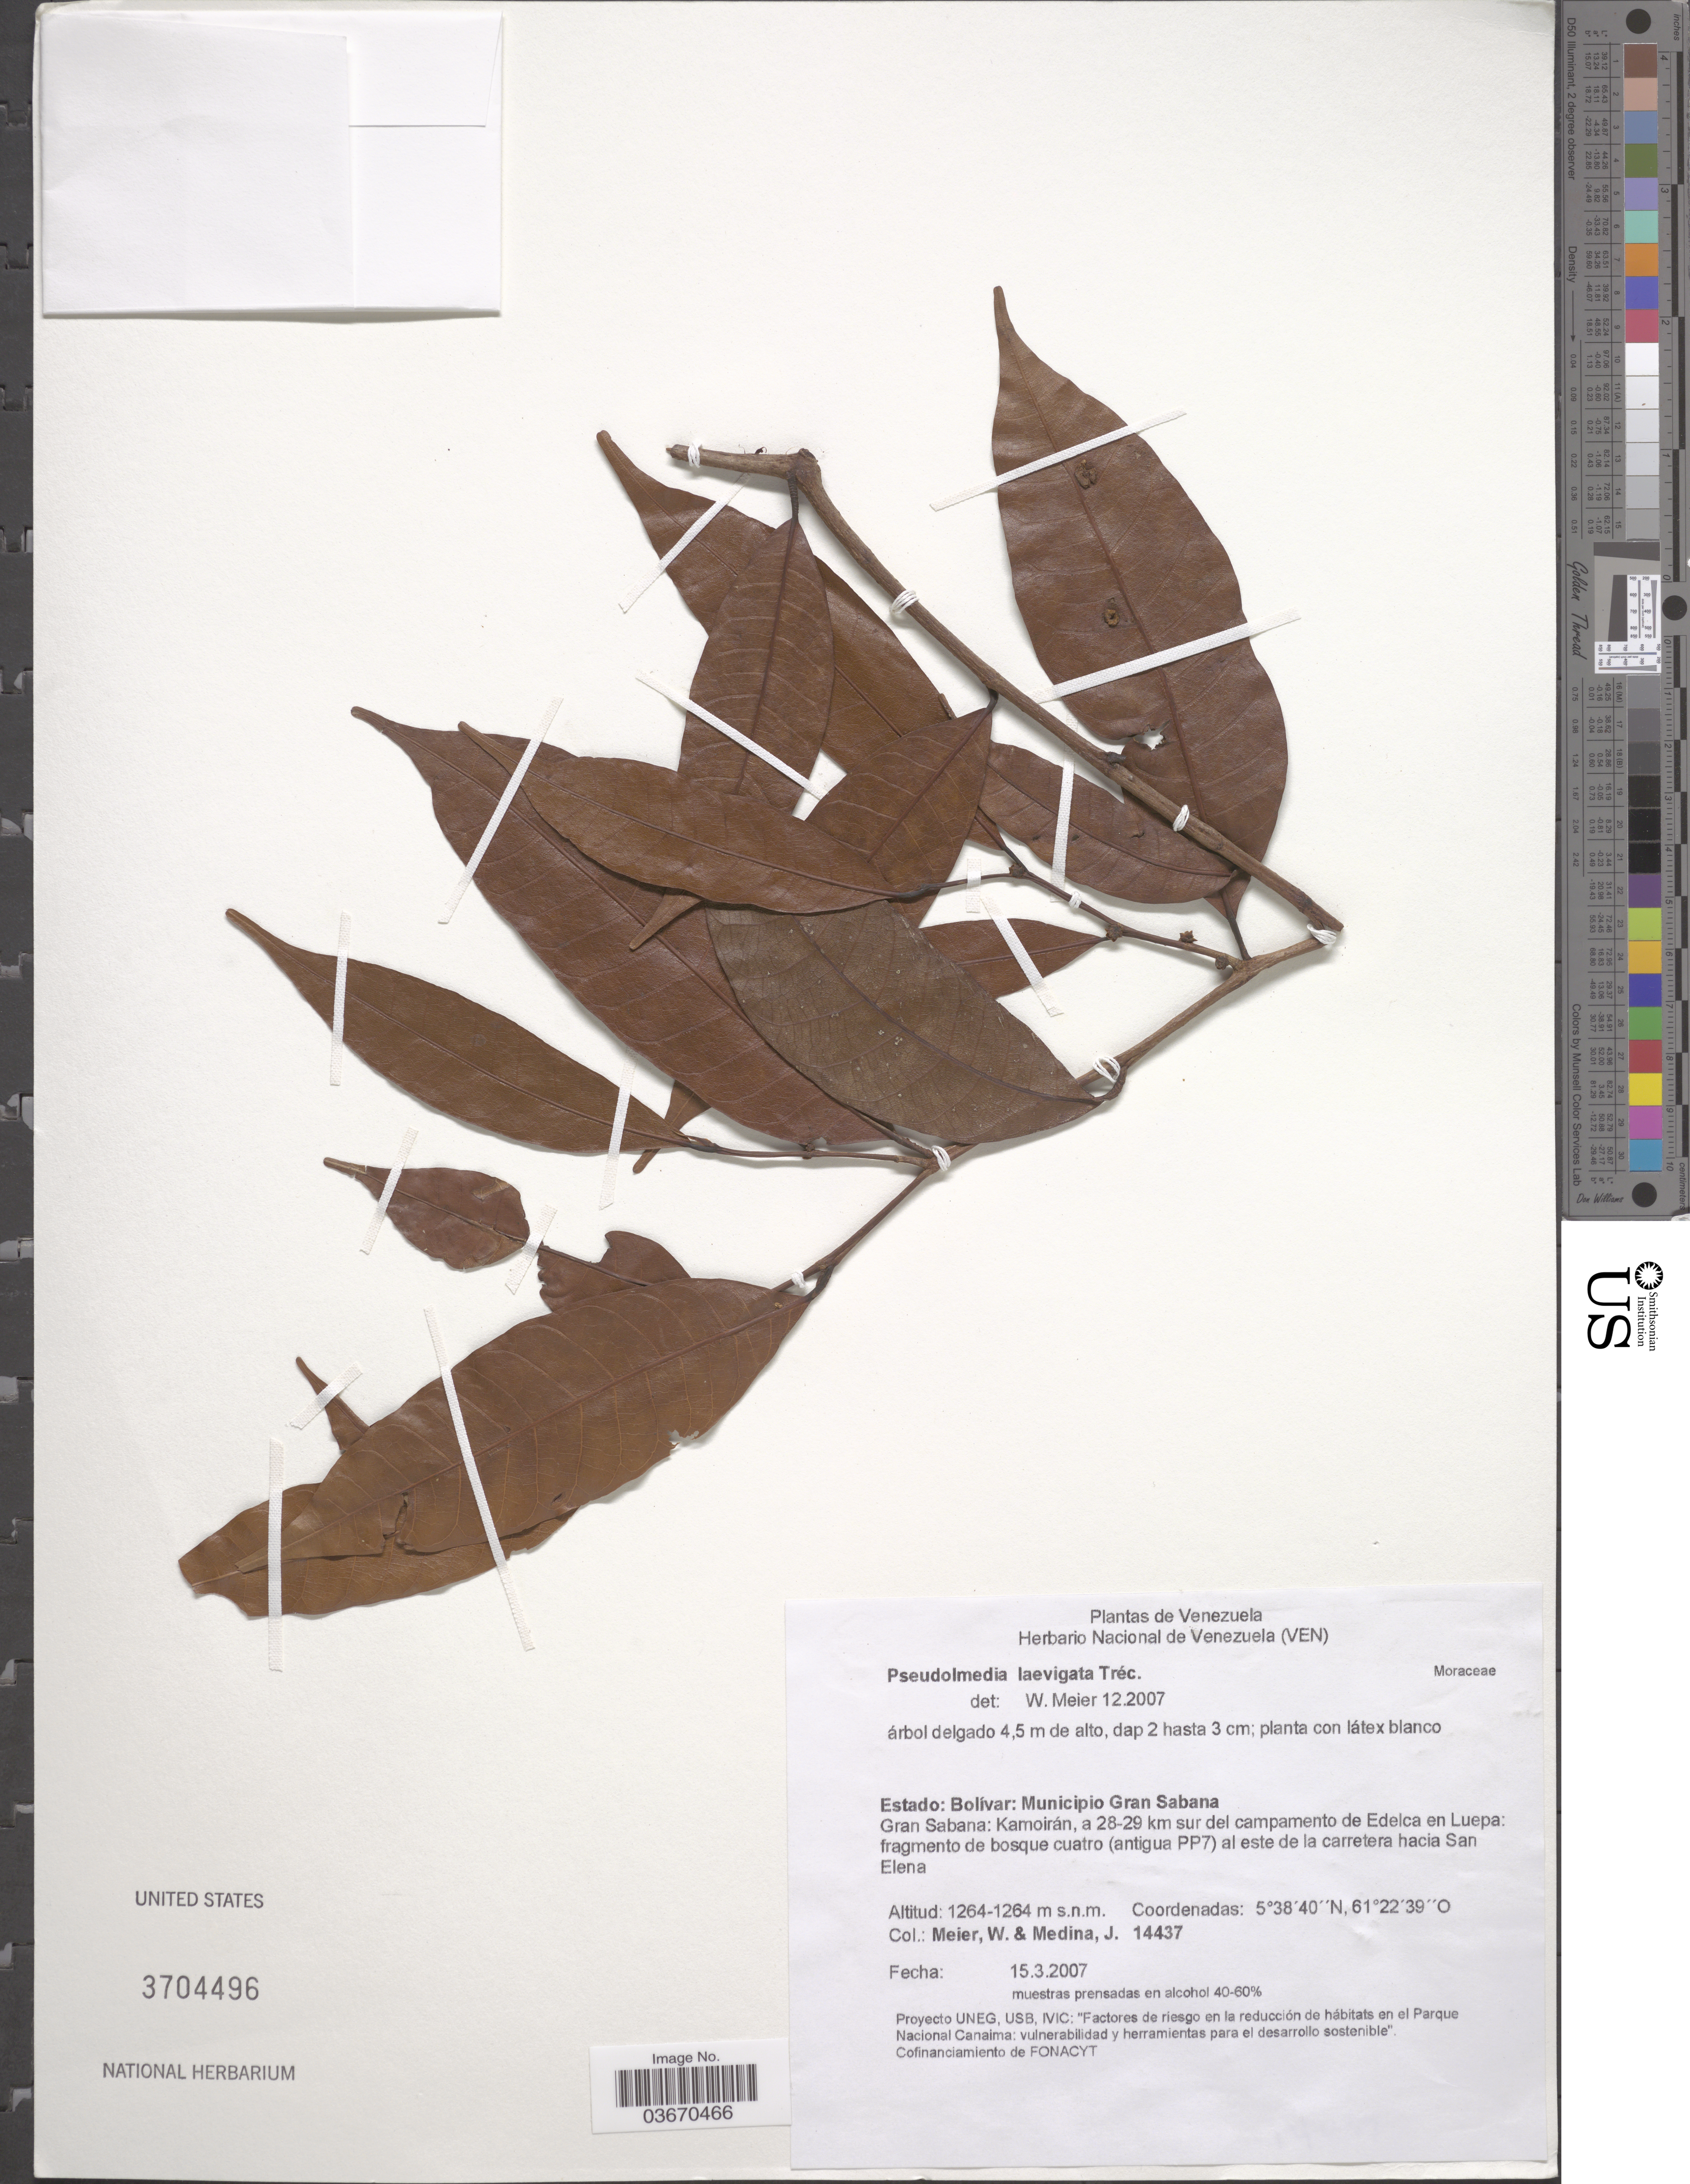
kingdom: Plantae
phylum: Tracheophyta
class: Magnoliopsida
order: Rosales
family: Moraceae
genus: Pseudolmedia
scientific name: Pseudolmedia laevigata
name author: Trécul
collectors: W. Meier & J. Medina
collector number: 14437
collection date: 2007-03-15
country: Venezuela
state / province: Bolivar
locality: Municipio Gran Sabana. Gran Sabana: Kamoirán, a 28-29 km sur del campamento de Edelca en Luepa: fragmento de bosque cuatro (antigua PP7) al este de la carretera hacia San Elena.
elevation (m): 1264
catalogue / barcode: US 3704496